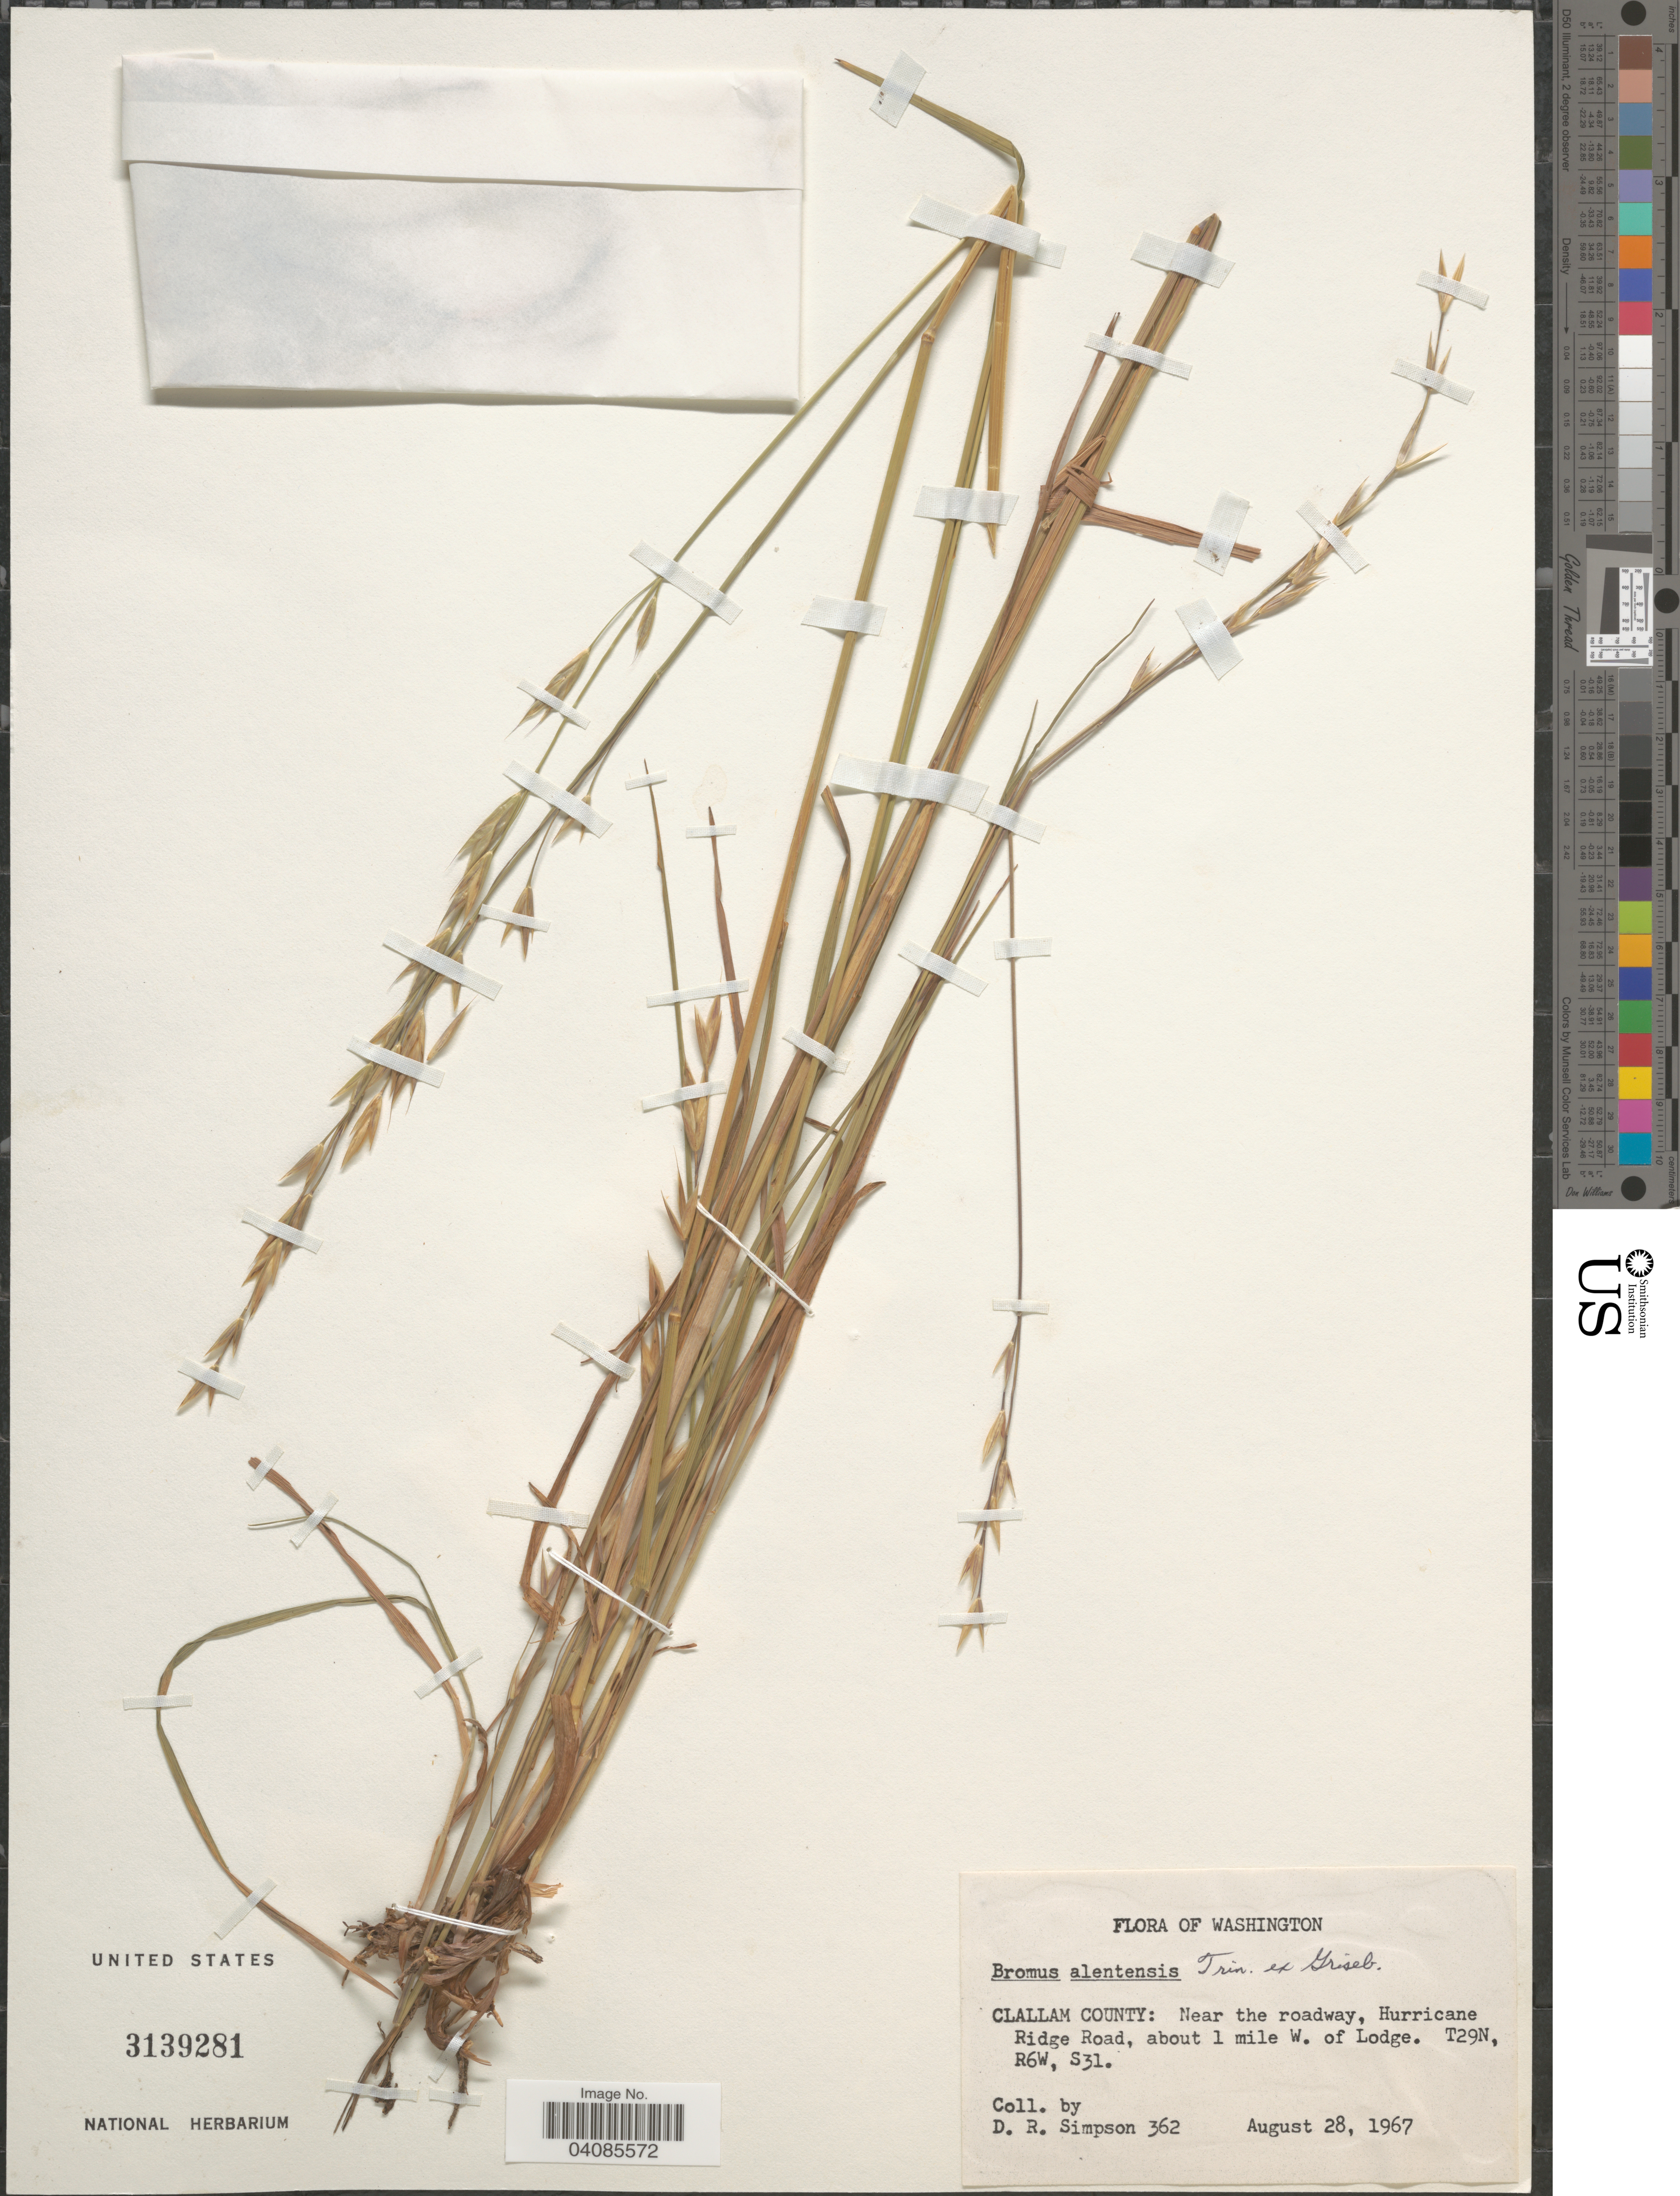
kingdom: Plantae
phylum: Tracheophyta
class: Liliopsida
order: Poales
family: Poaceae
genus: Bromus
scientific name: Bromus sitchensis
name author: Trin. in Bong.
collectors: D. R. Simpson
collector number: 362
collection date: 1967-08-28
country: United States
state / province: Washington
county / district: Clallam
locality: Clallam County: Near the roadway, Hurricane Ridge Road, about 1 mile W. of Lodge. T29N, R6W, S31.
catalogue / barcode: US 3139281